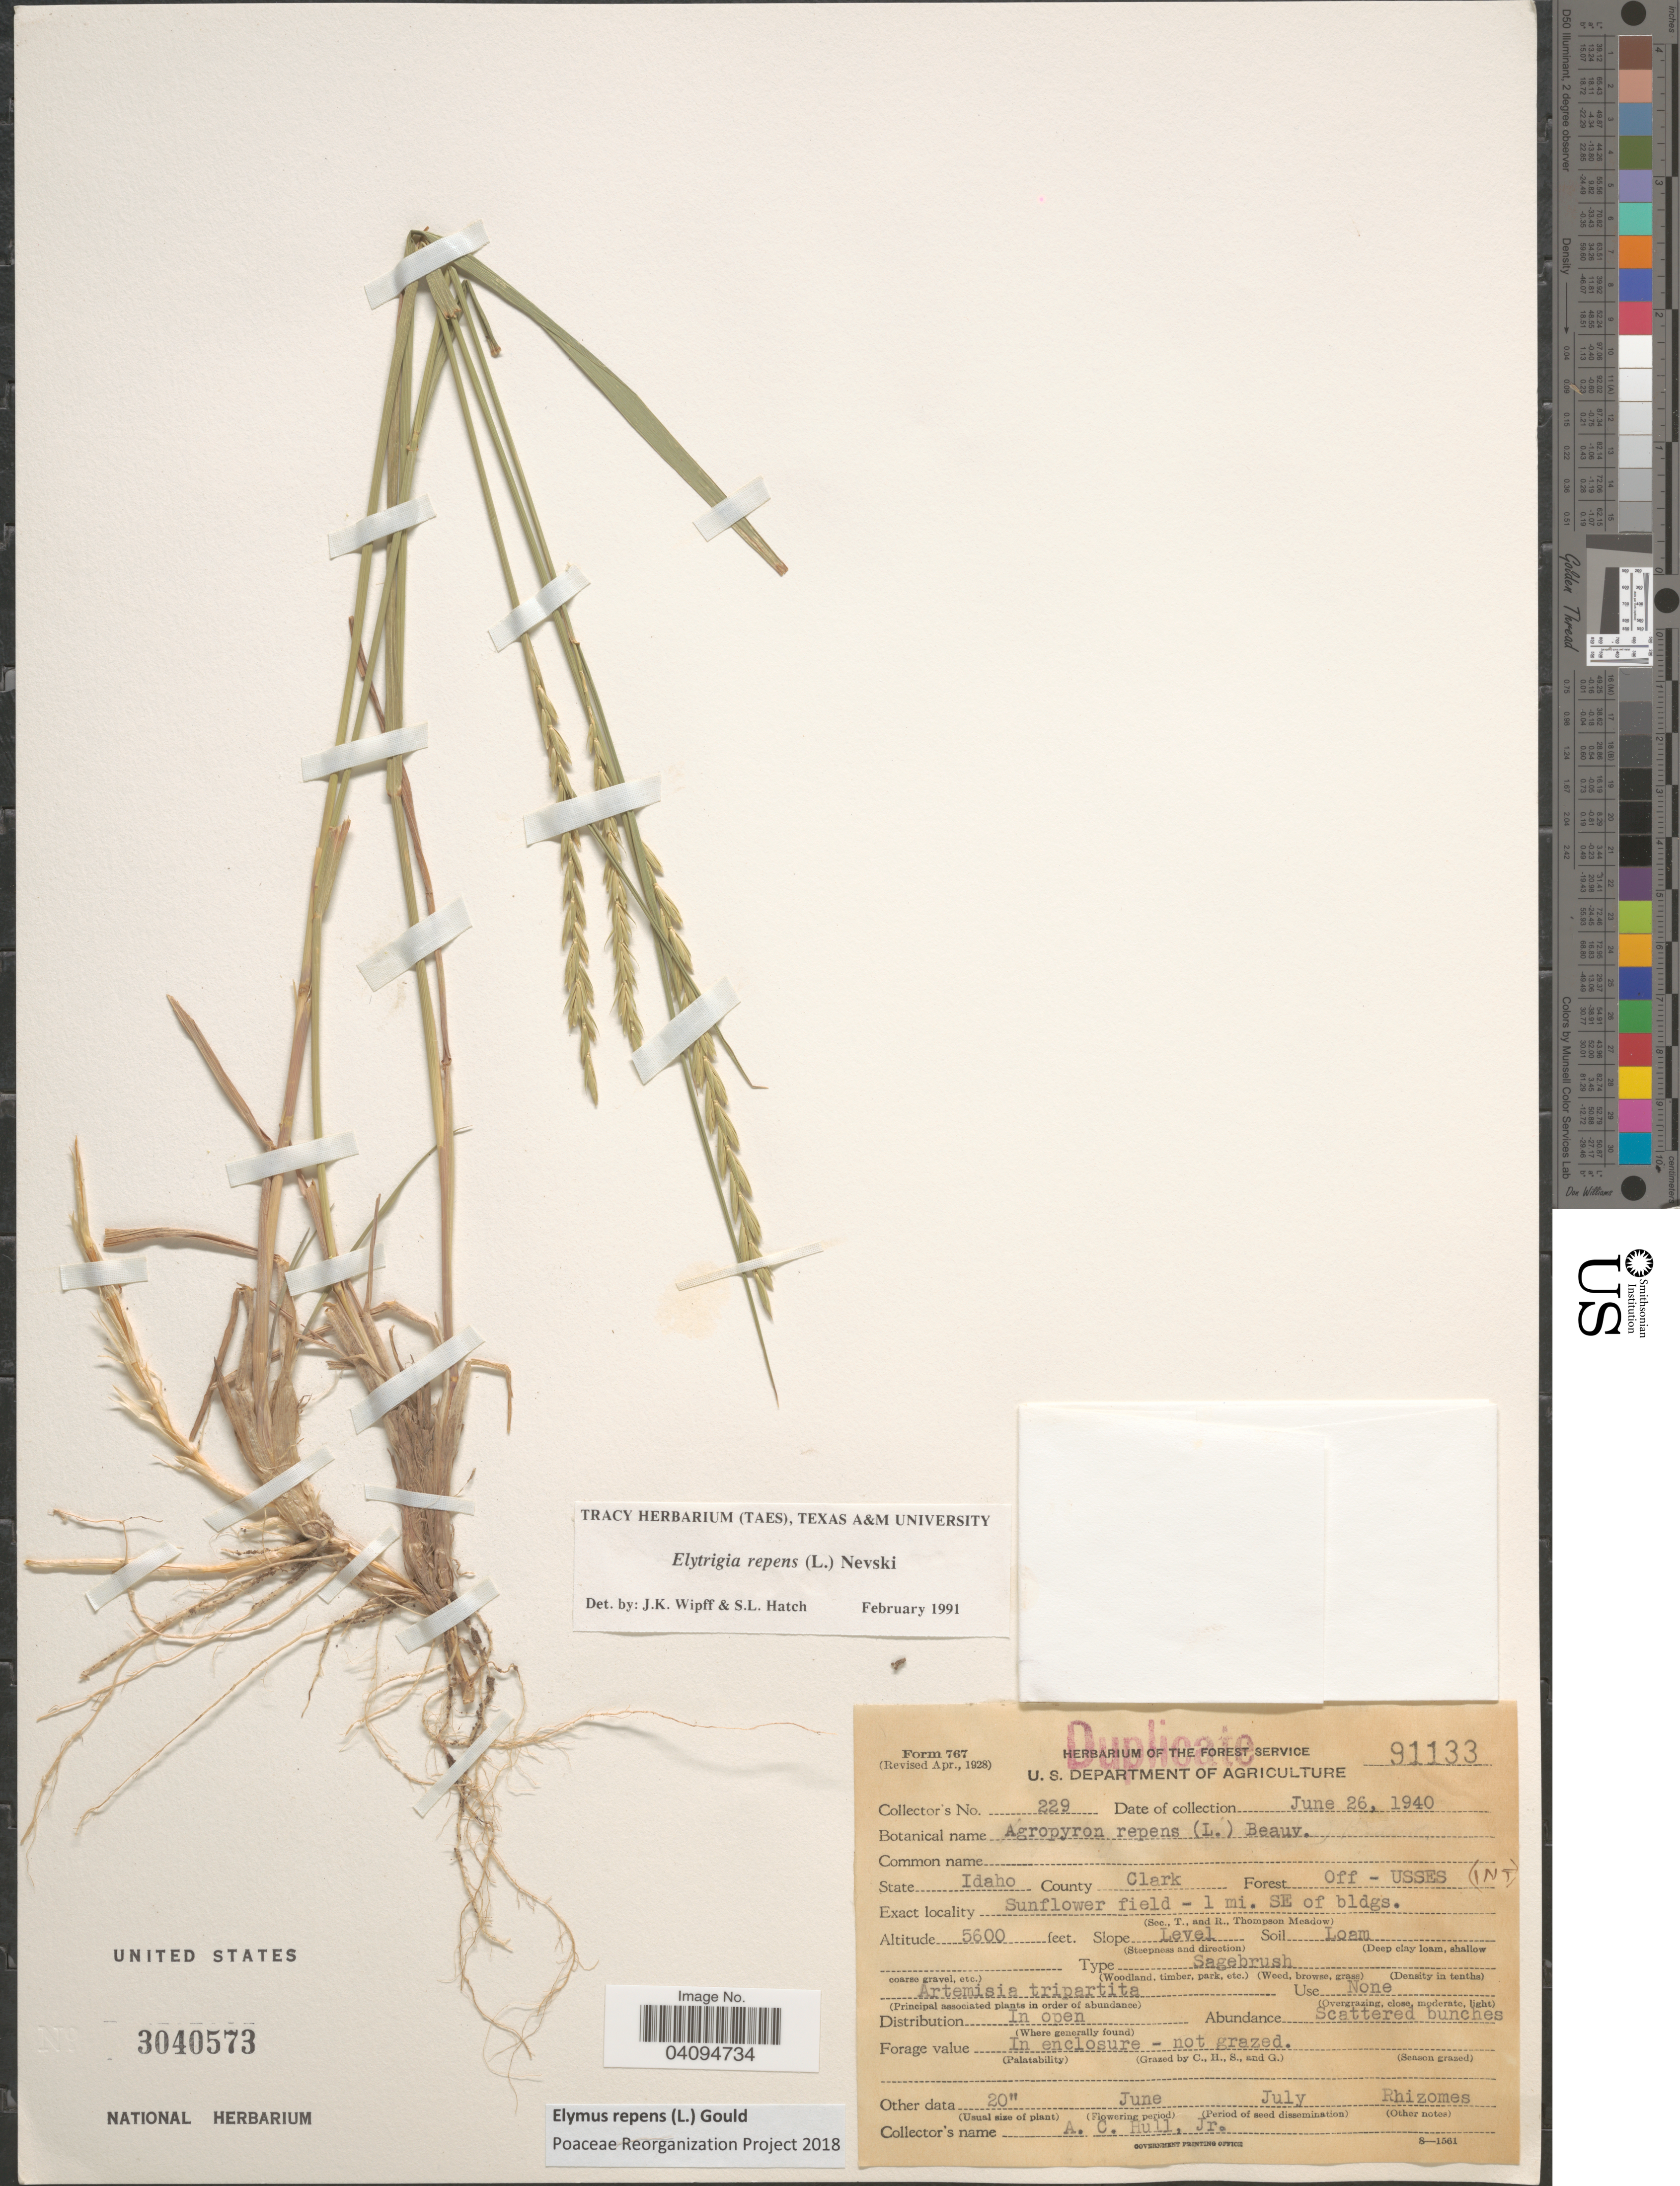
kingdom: Plantae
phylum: Tracheophyta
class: Liliopsida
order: Poales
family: Poaceae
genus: Elymus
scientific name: Elymus repens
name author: (L.) Gould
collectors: A. Hull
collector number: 229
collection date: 1940-06-26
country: United States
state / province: Idaho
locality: County Clark. Forest Off-USSES. Sunflower field-1 mi. SE of bldgs.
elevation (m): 1707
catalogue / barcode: US 3040573